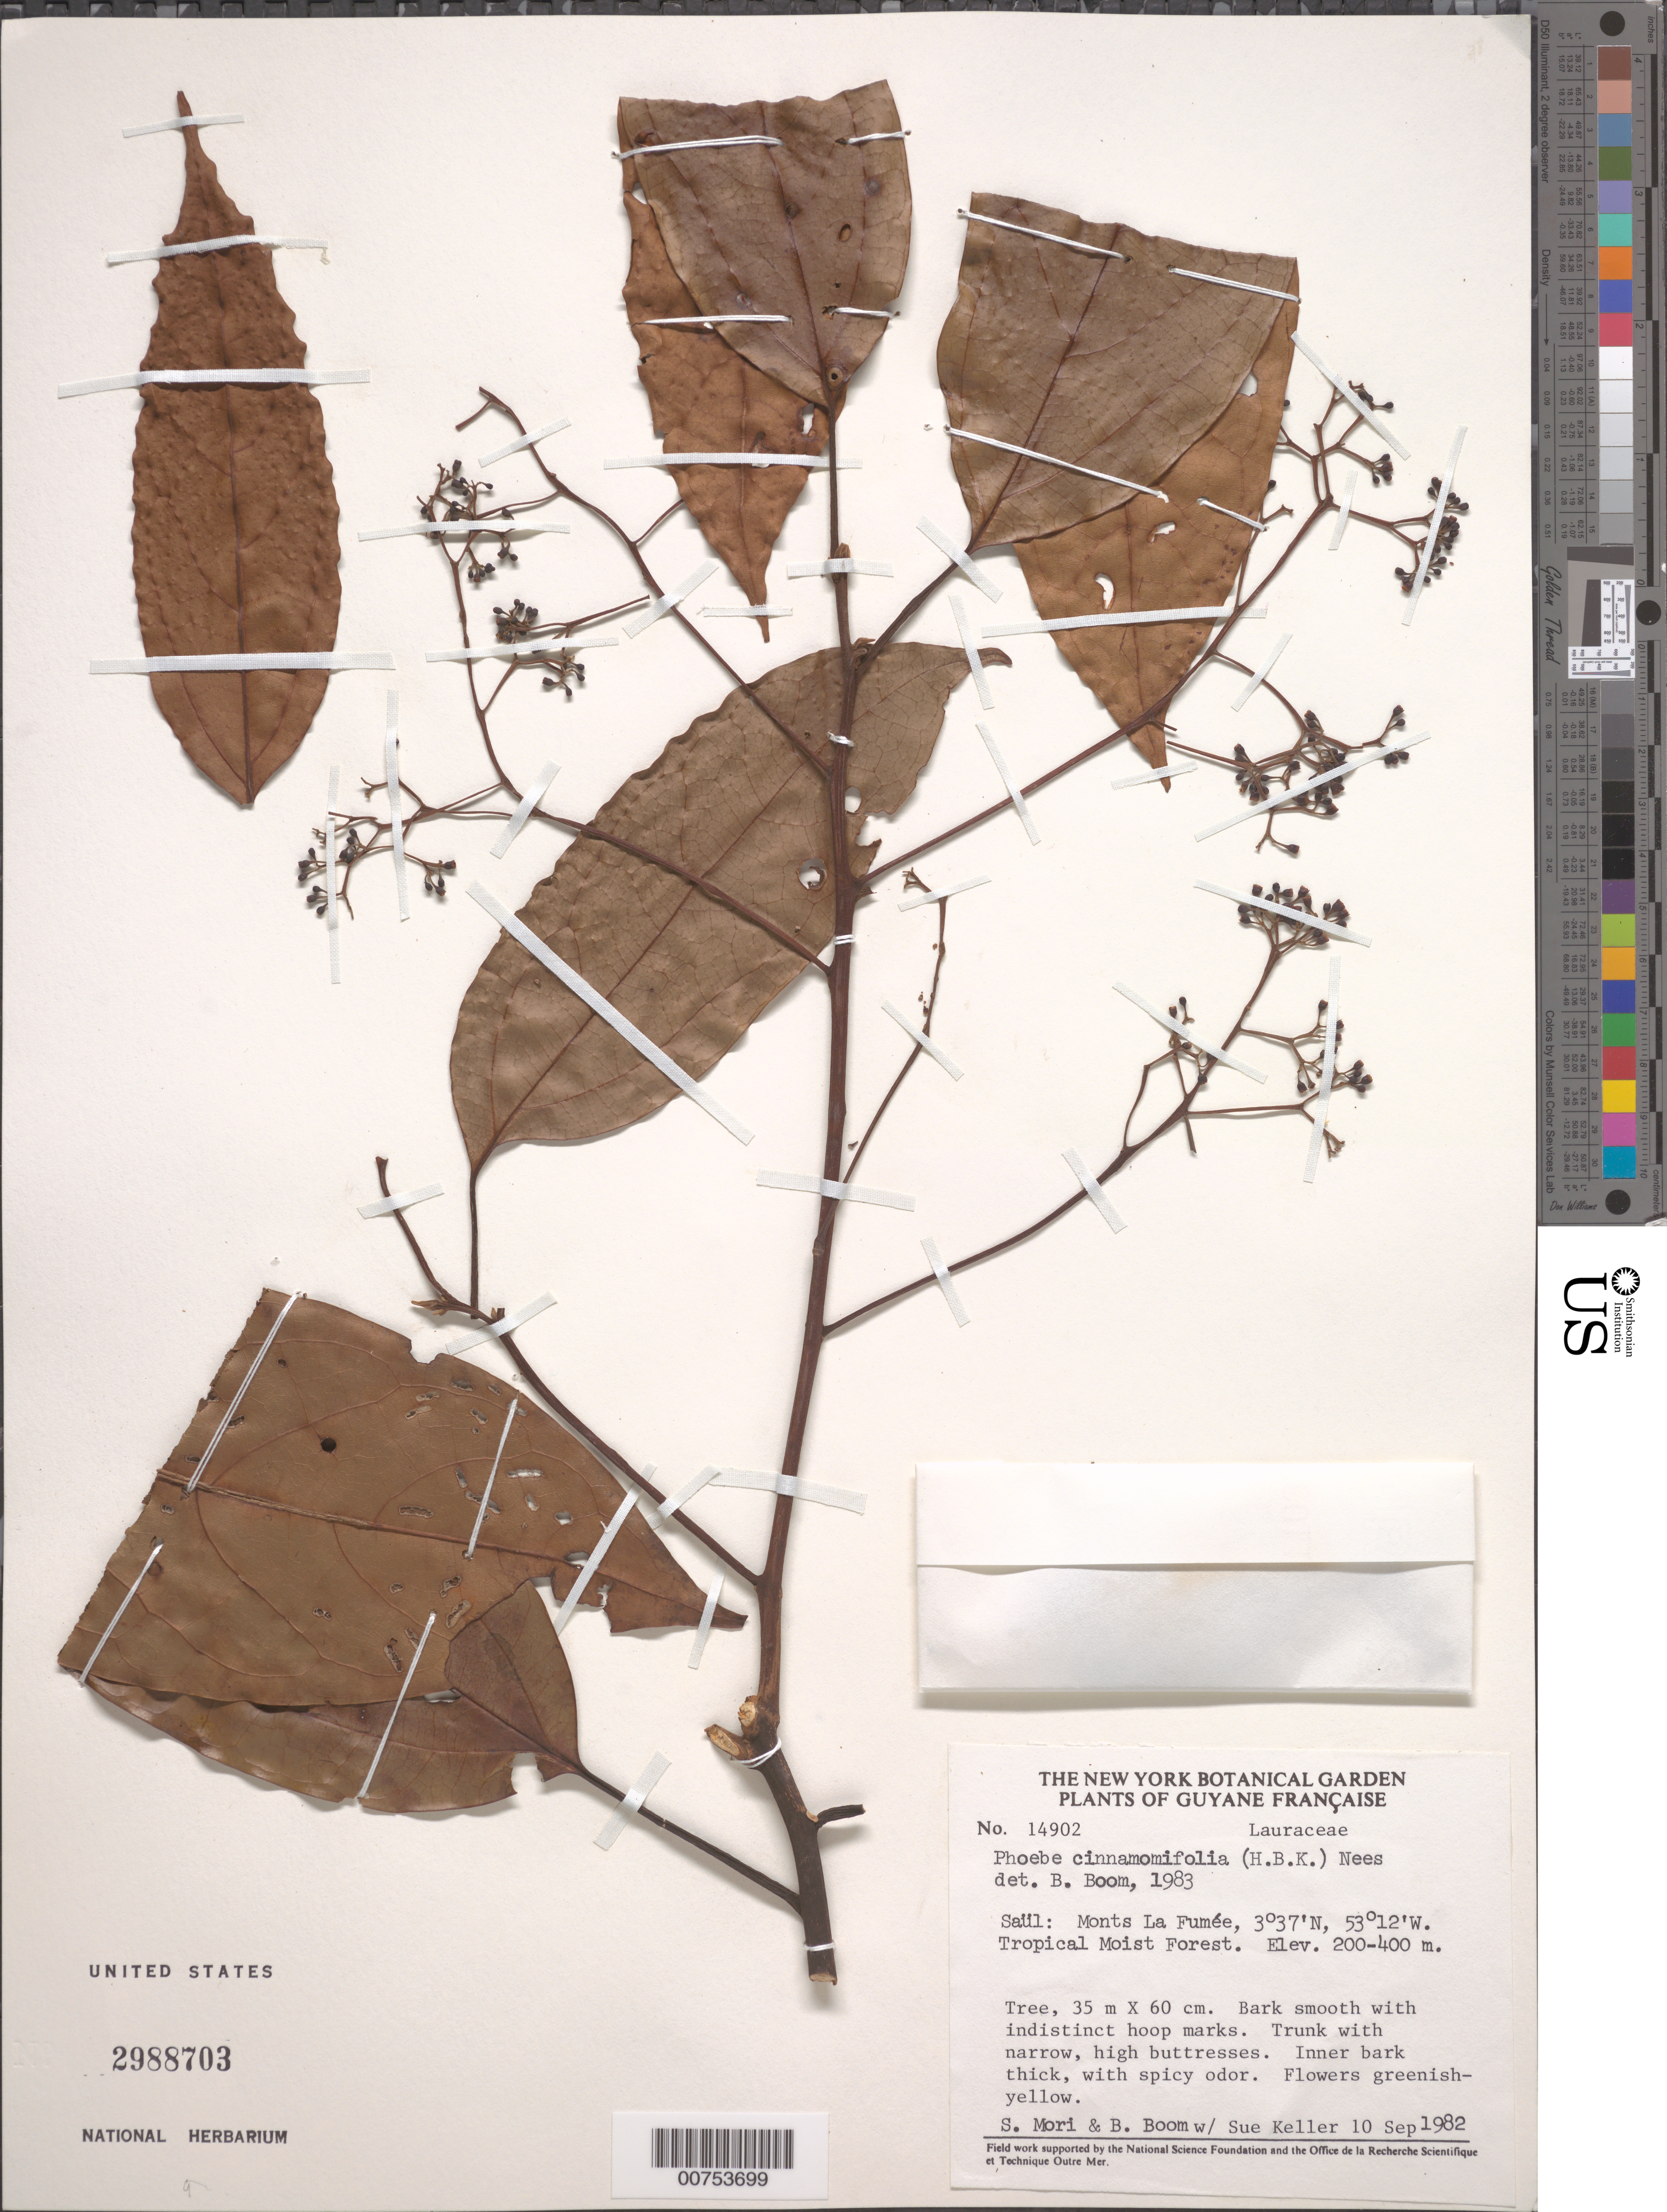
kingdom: Plantae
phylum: Tracheophyta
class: Magnoliopsida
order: Laurales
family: Lauraceae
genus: Phoebe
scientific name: Phoebe cinnamomifolia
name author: (Kunth) Nees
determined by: Boom, B. M.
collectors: S. Mori, B. M. Boom & S. Keller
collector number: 14902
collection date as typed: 10-Sep-82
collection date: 1982-09-10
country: French Guiana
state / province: Saint-Laurent-du-Maroni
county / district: Saül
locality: Saül, Monts La Fumée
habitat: Tropical moist forest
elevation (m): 200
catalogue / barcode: US 2988703